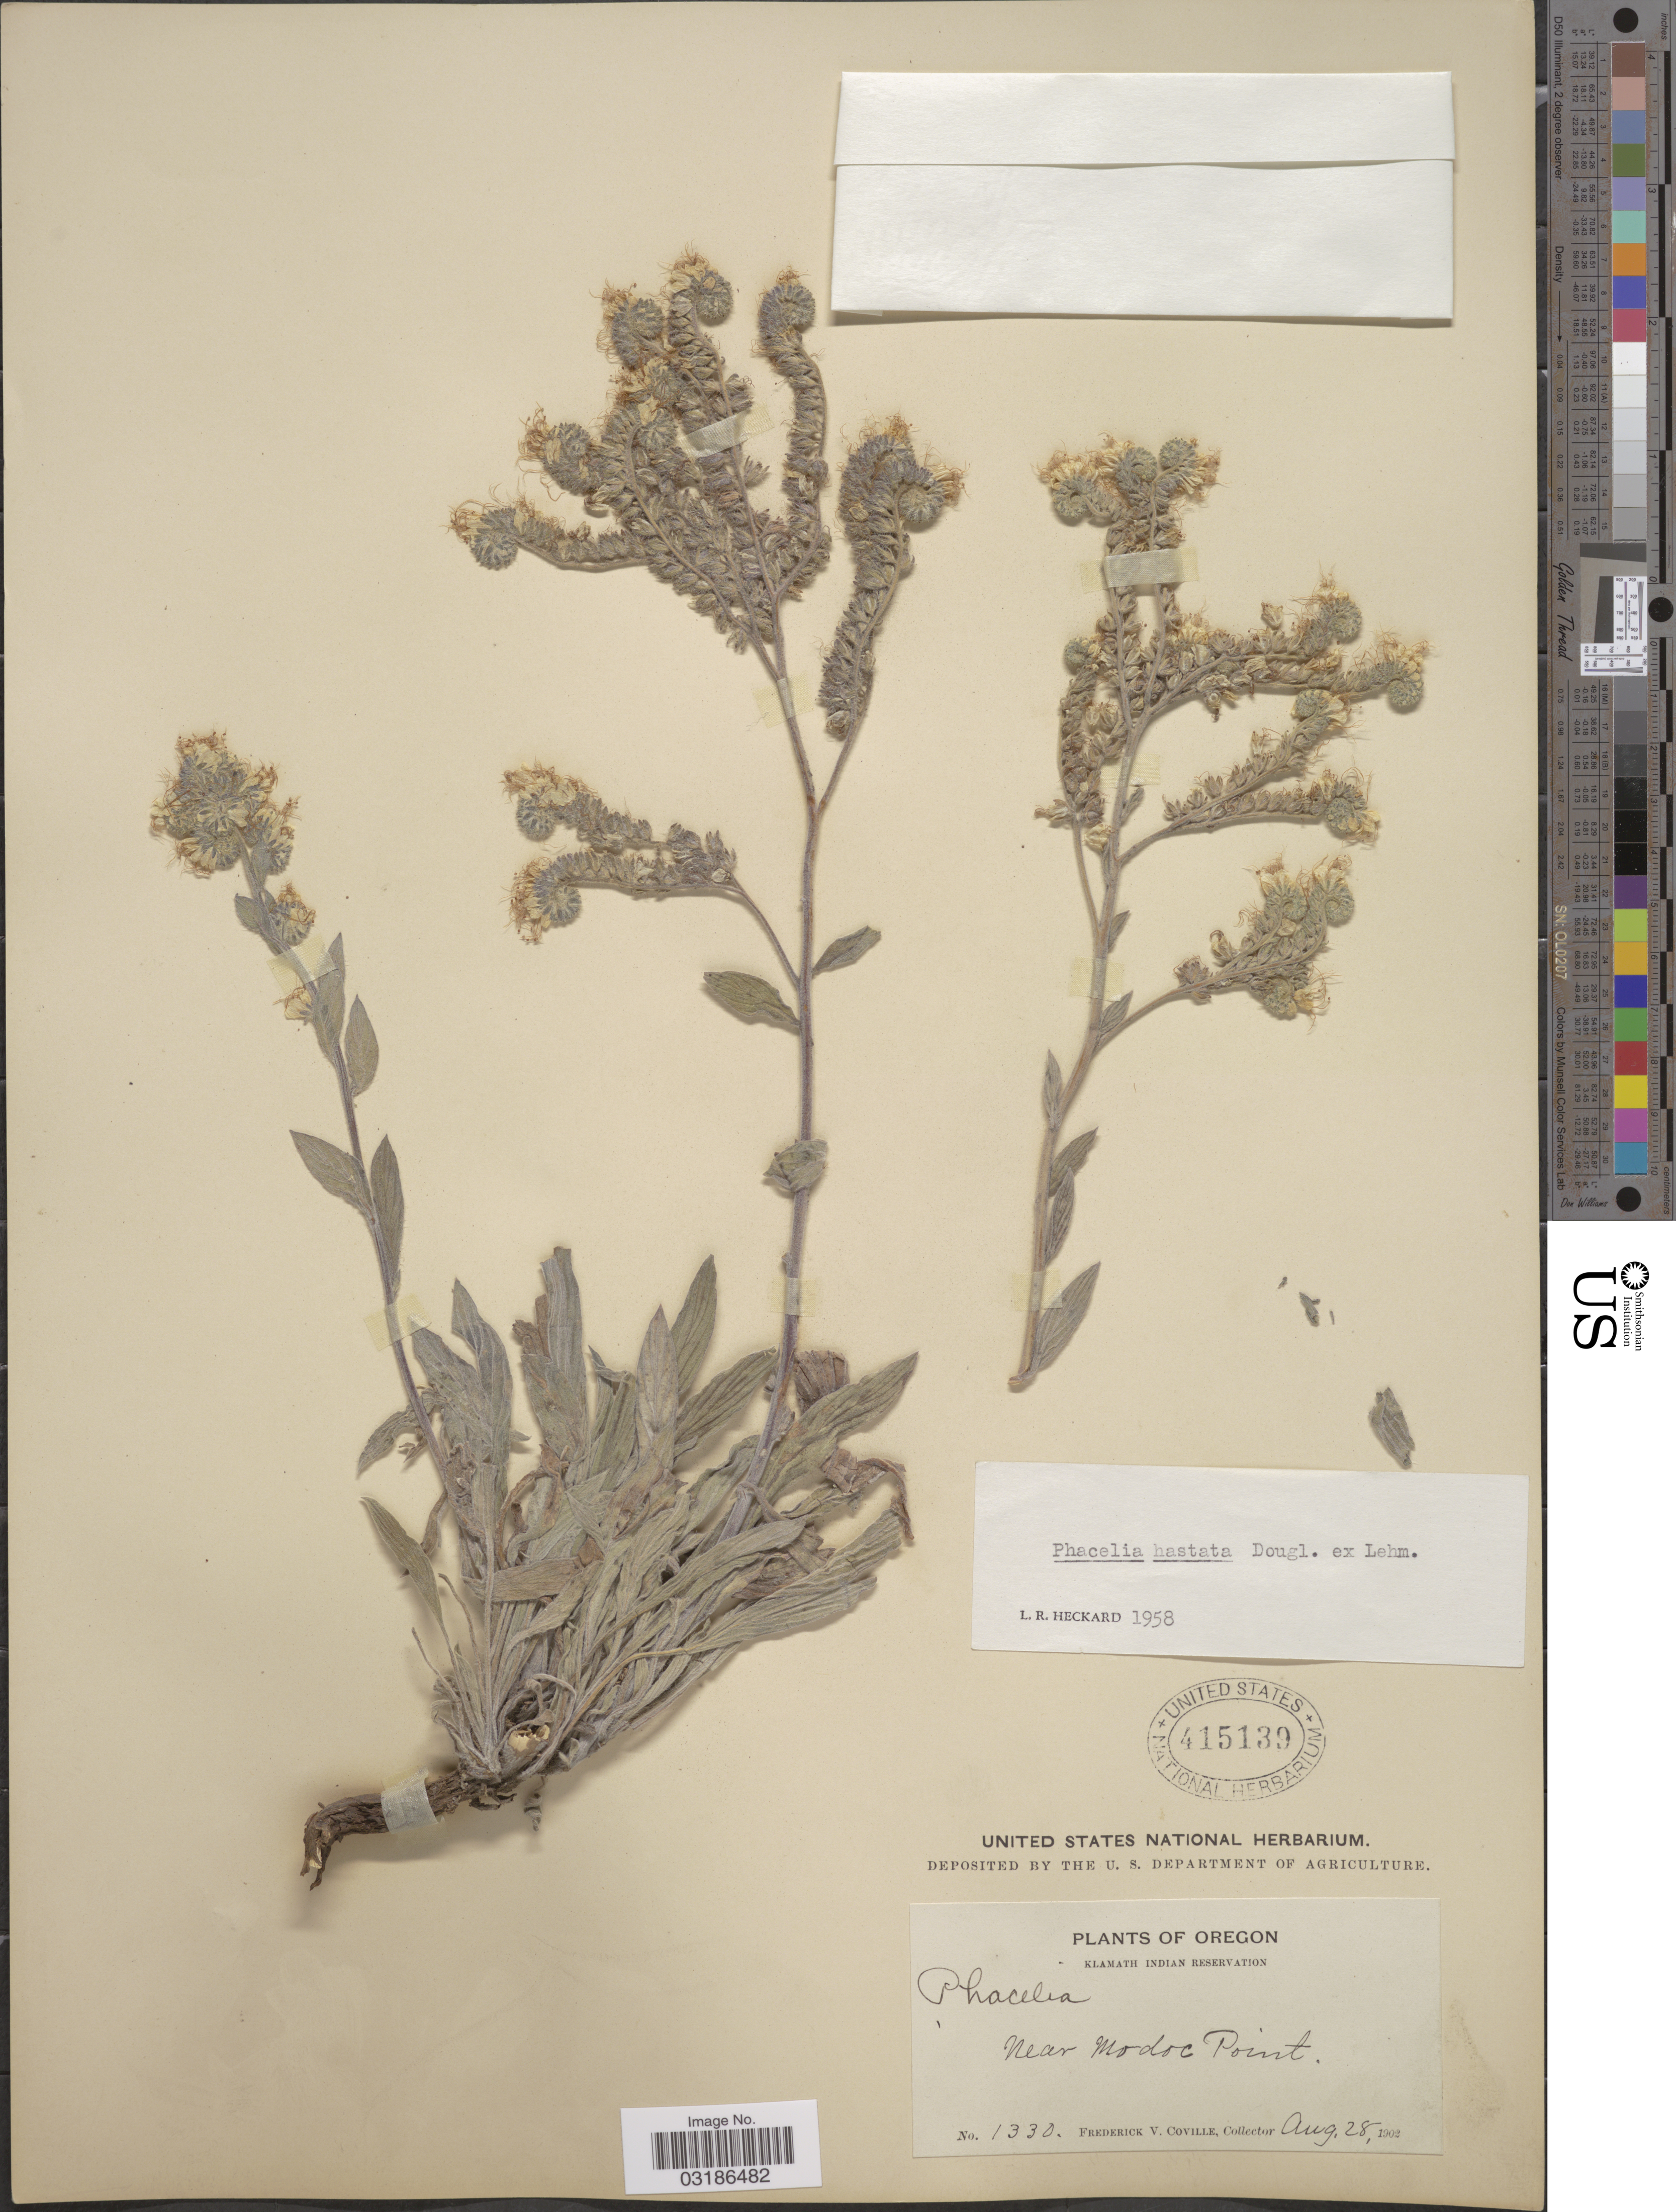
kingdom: Plantae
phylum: Tracheophyta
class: Magnoliopsida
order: Boraginales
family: Hydrophyllaceae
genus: Phacelia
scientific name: Phacelia hastata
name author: Douglas ex Lehm.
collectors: F. V. Coville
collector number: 1330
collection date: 1902-08-28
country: United States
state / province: Oregon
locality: Klamath Indian Reservation, Near Modoc Point.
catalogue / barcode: US 415139